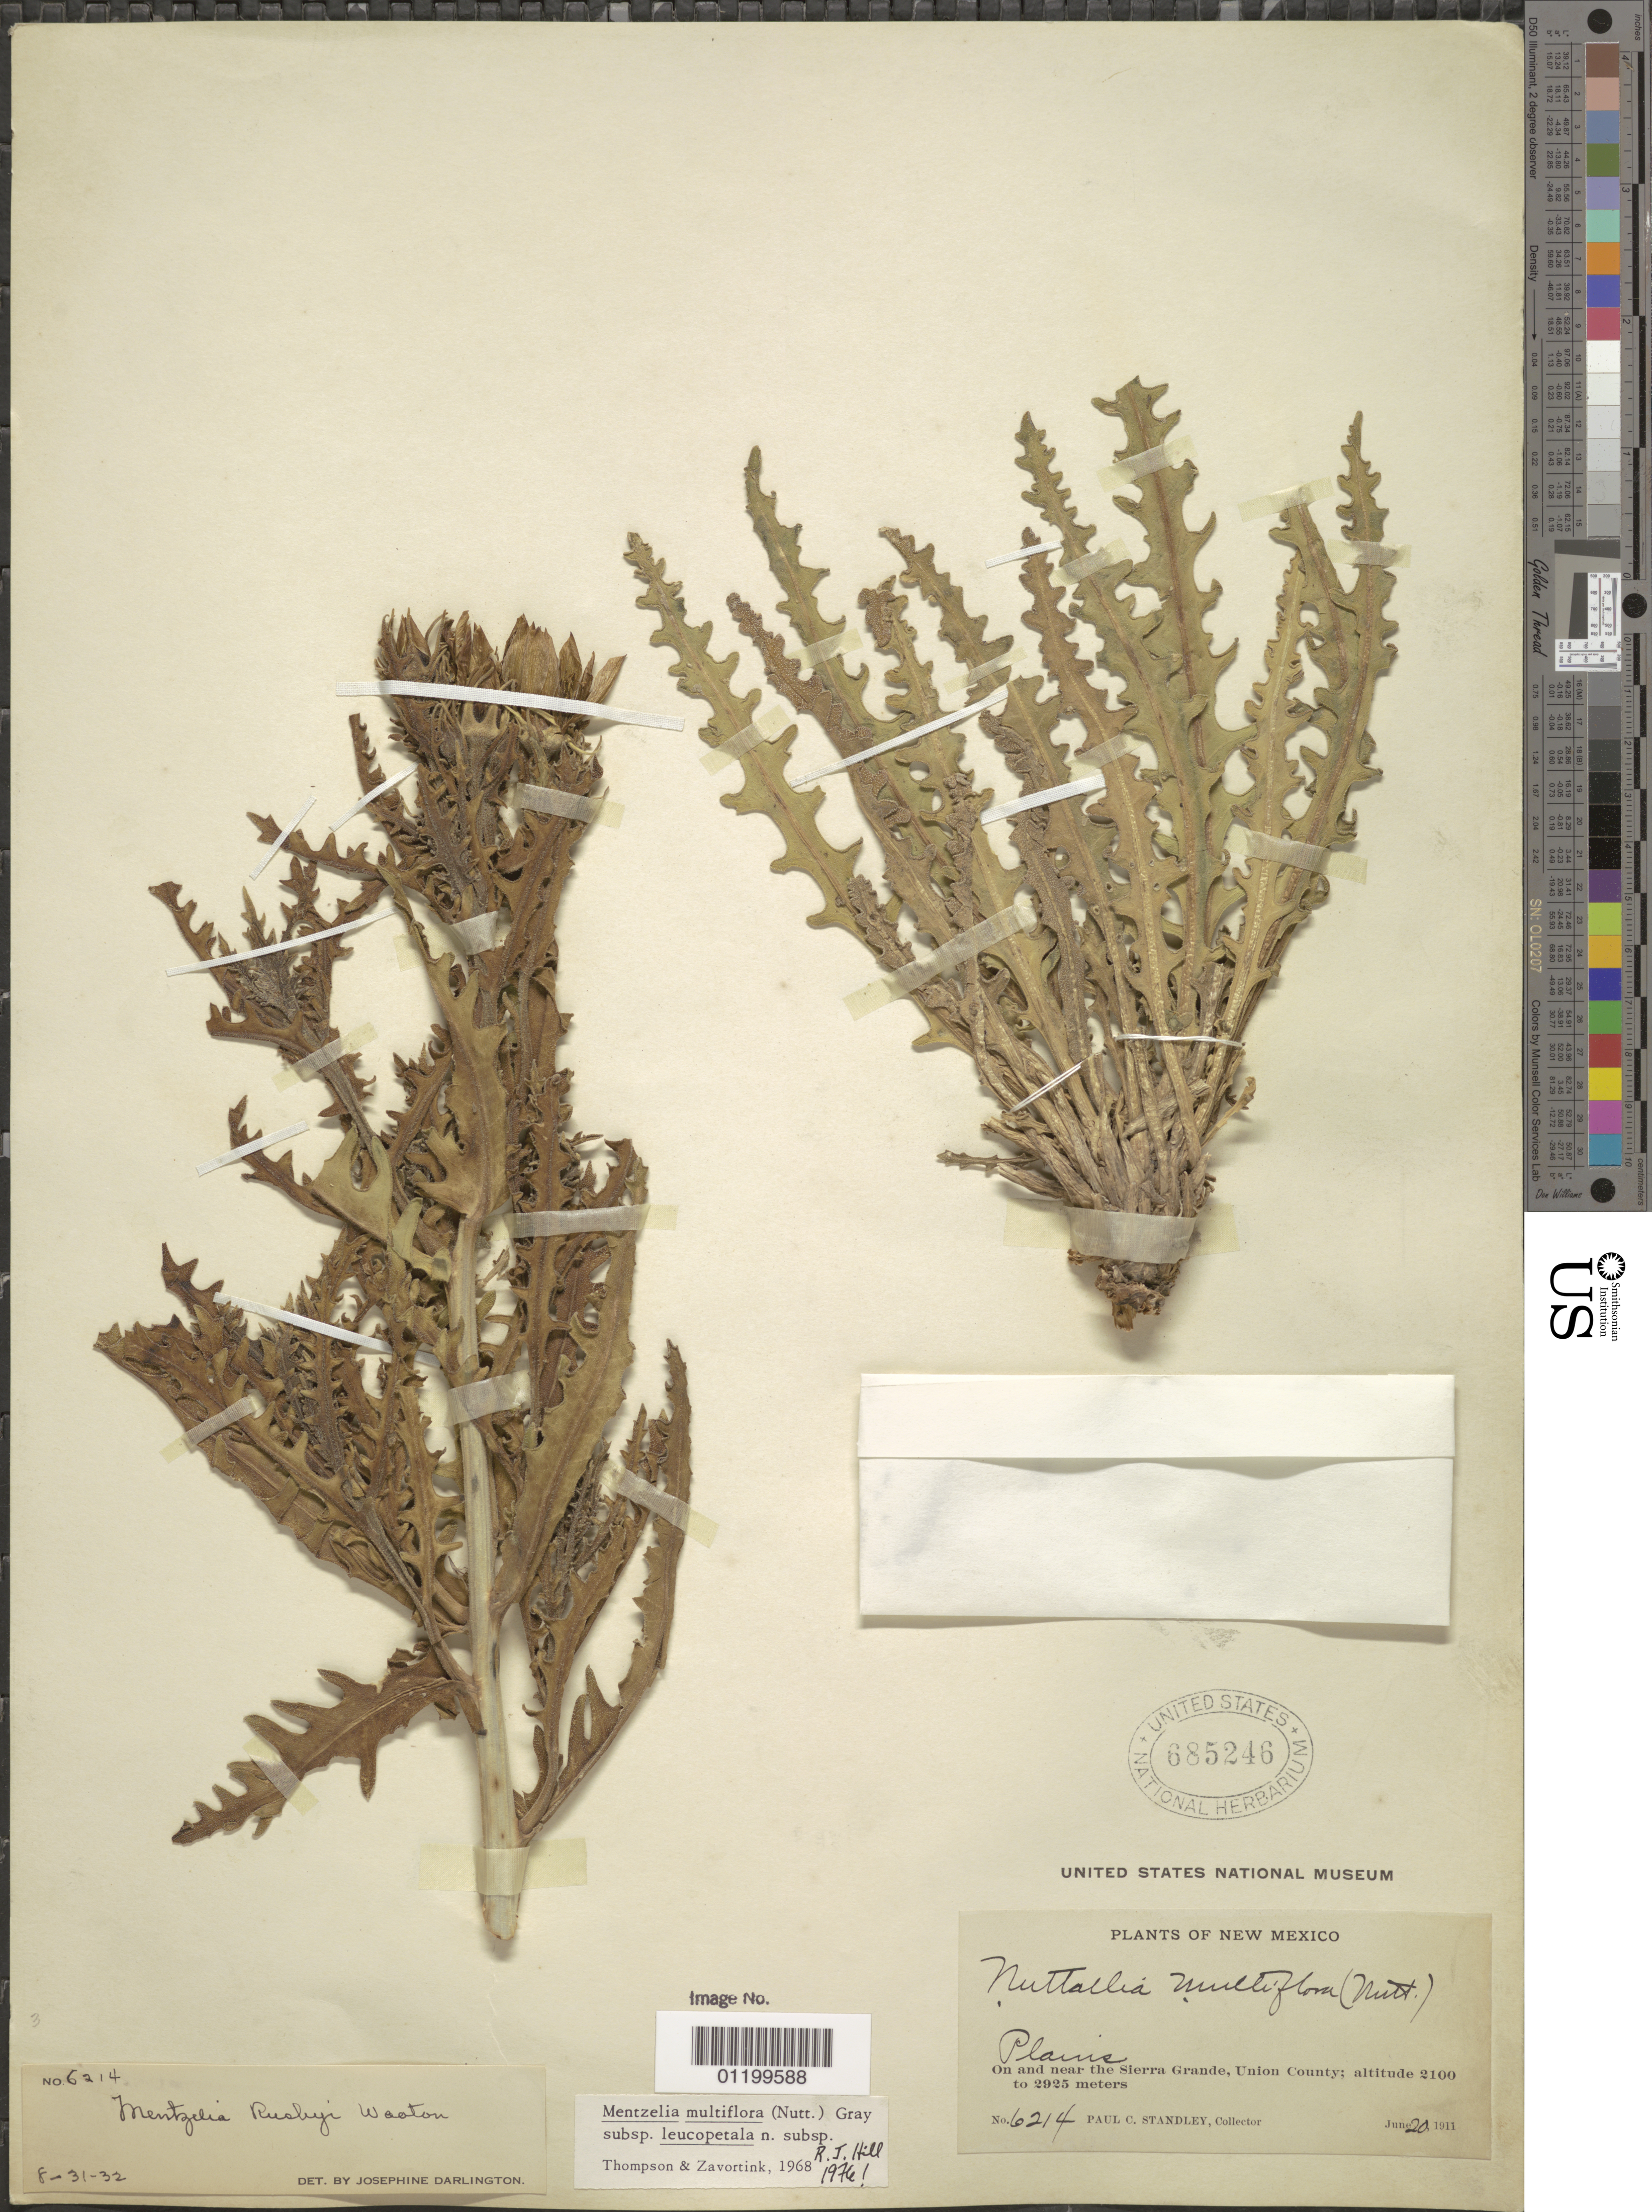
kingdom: Plantae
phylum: Tracheophyta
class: Magnoliopsida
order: Cornales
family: Loasaceae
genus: Mentzelia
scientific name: Mentzelia multiflora subsp. leucopetala H. J. Thomps. & Zavort., ined.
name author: H.J. Thomps. & Zavort.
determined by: Zavortink, J. E.; Thompson, H. J.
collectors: P. C. Standley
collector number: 6214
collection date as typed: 20 Jun 1911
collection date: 1911-06-20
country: United States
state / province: New Mexico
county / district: Union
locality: Sierra Grande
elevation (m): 2100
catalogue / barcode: US 685246